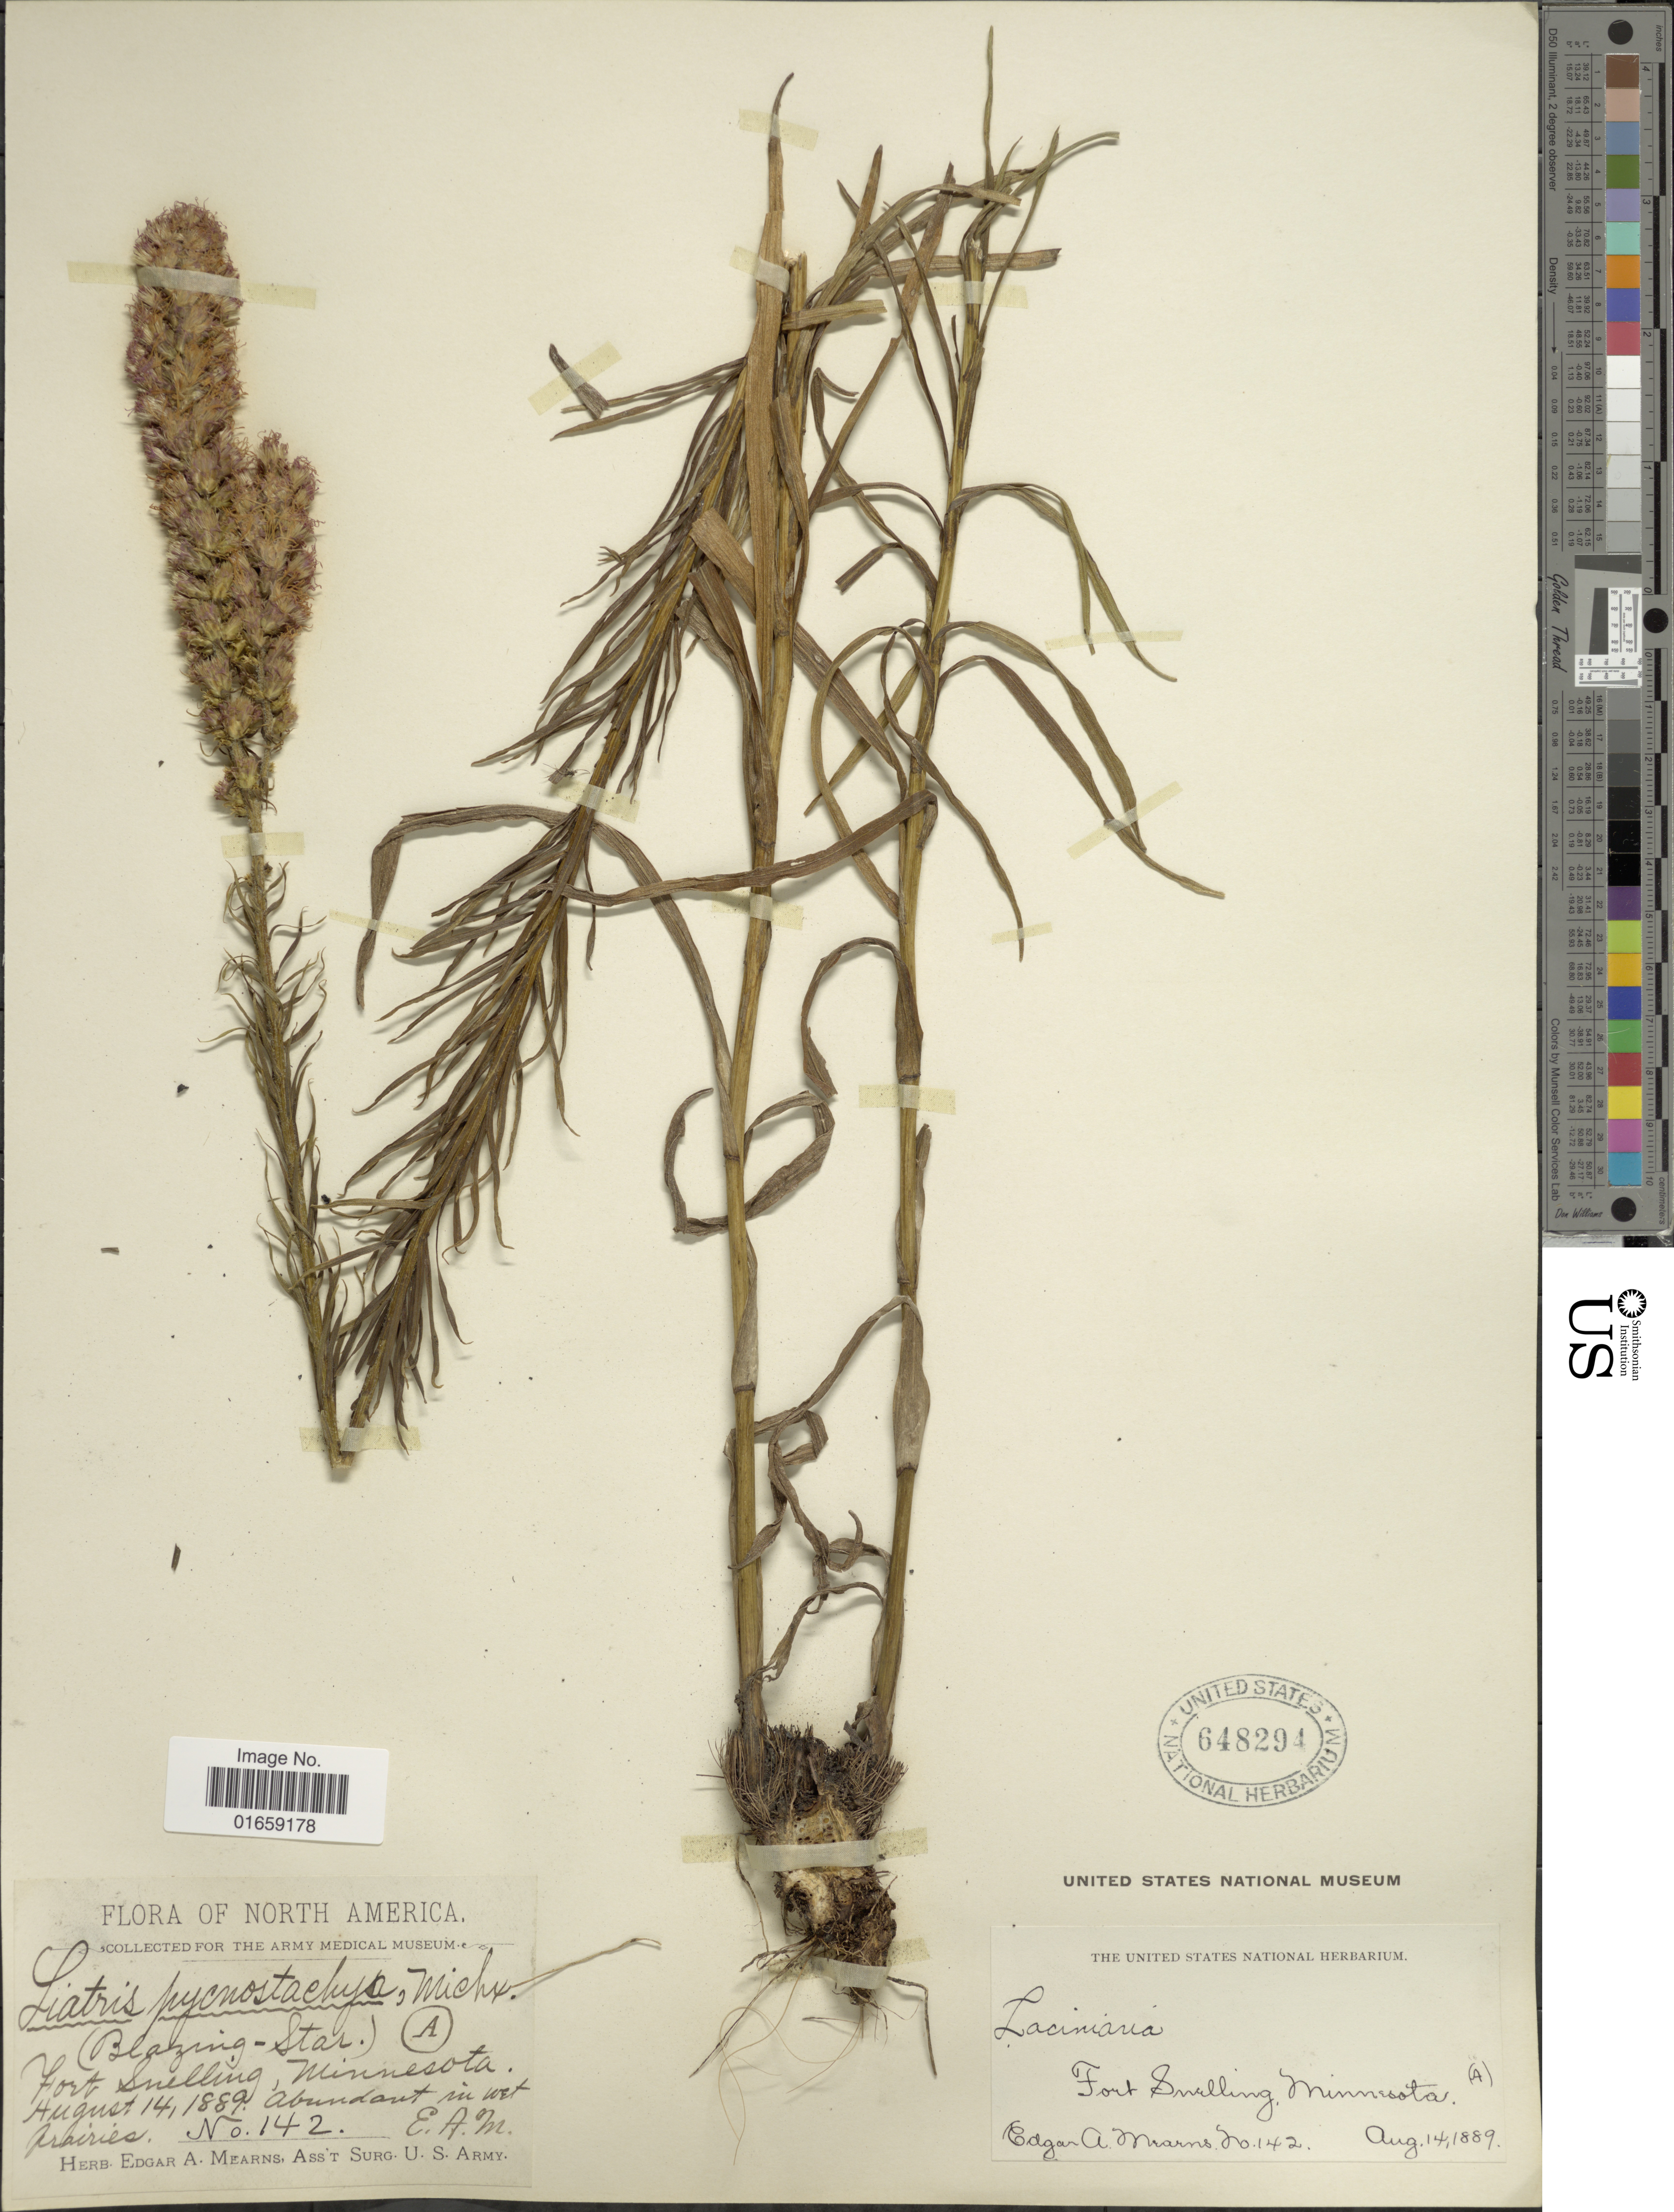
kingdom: Plantae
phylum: Tracheophyta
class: Magnoliopsida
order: Asterales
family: Asteraceae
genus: Liatris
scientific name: Liatris pycnostachya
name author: Michx.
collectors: E. A. Mearns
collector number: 142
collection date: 1889-08-14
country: United States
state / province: Minnesota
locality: Fort Snelling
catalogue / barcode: US 648294